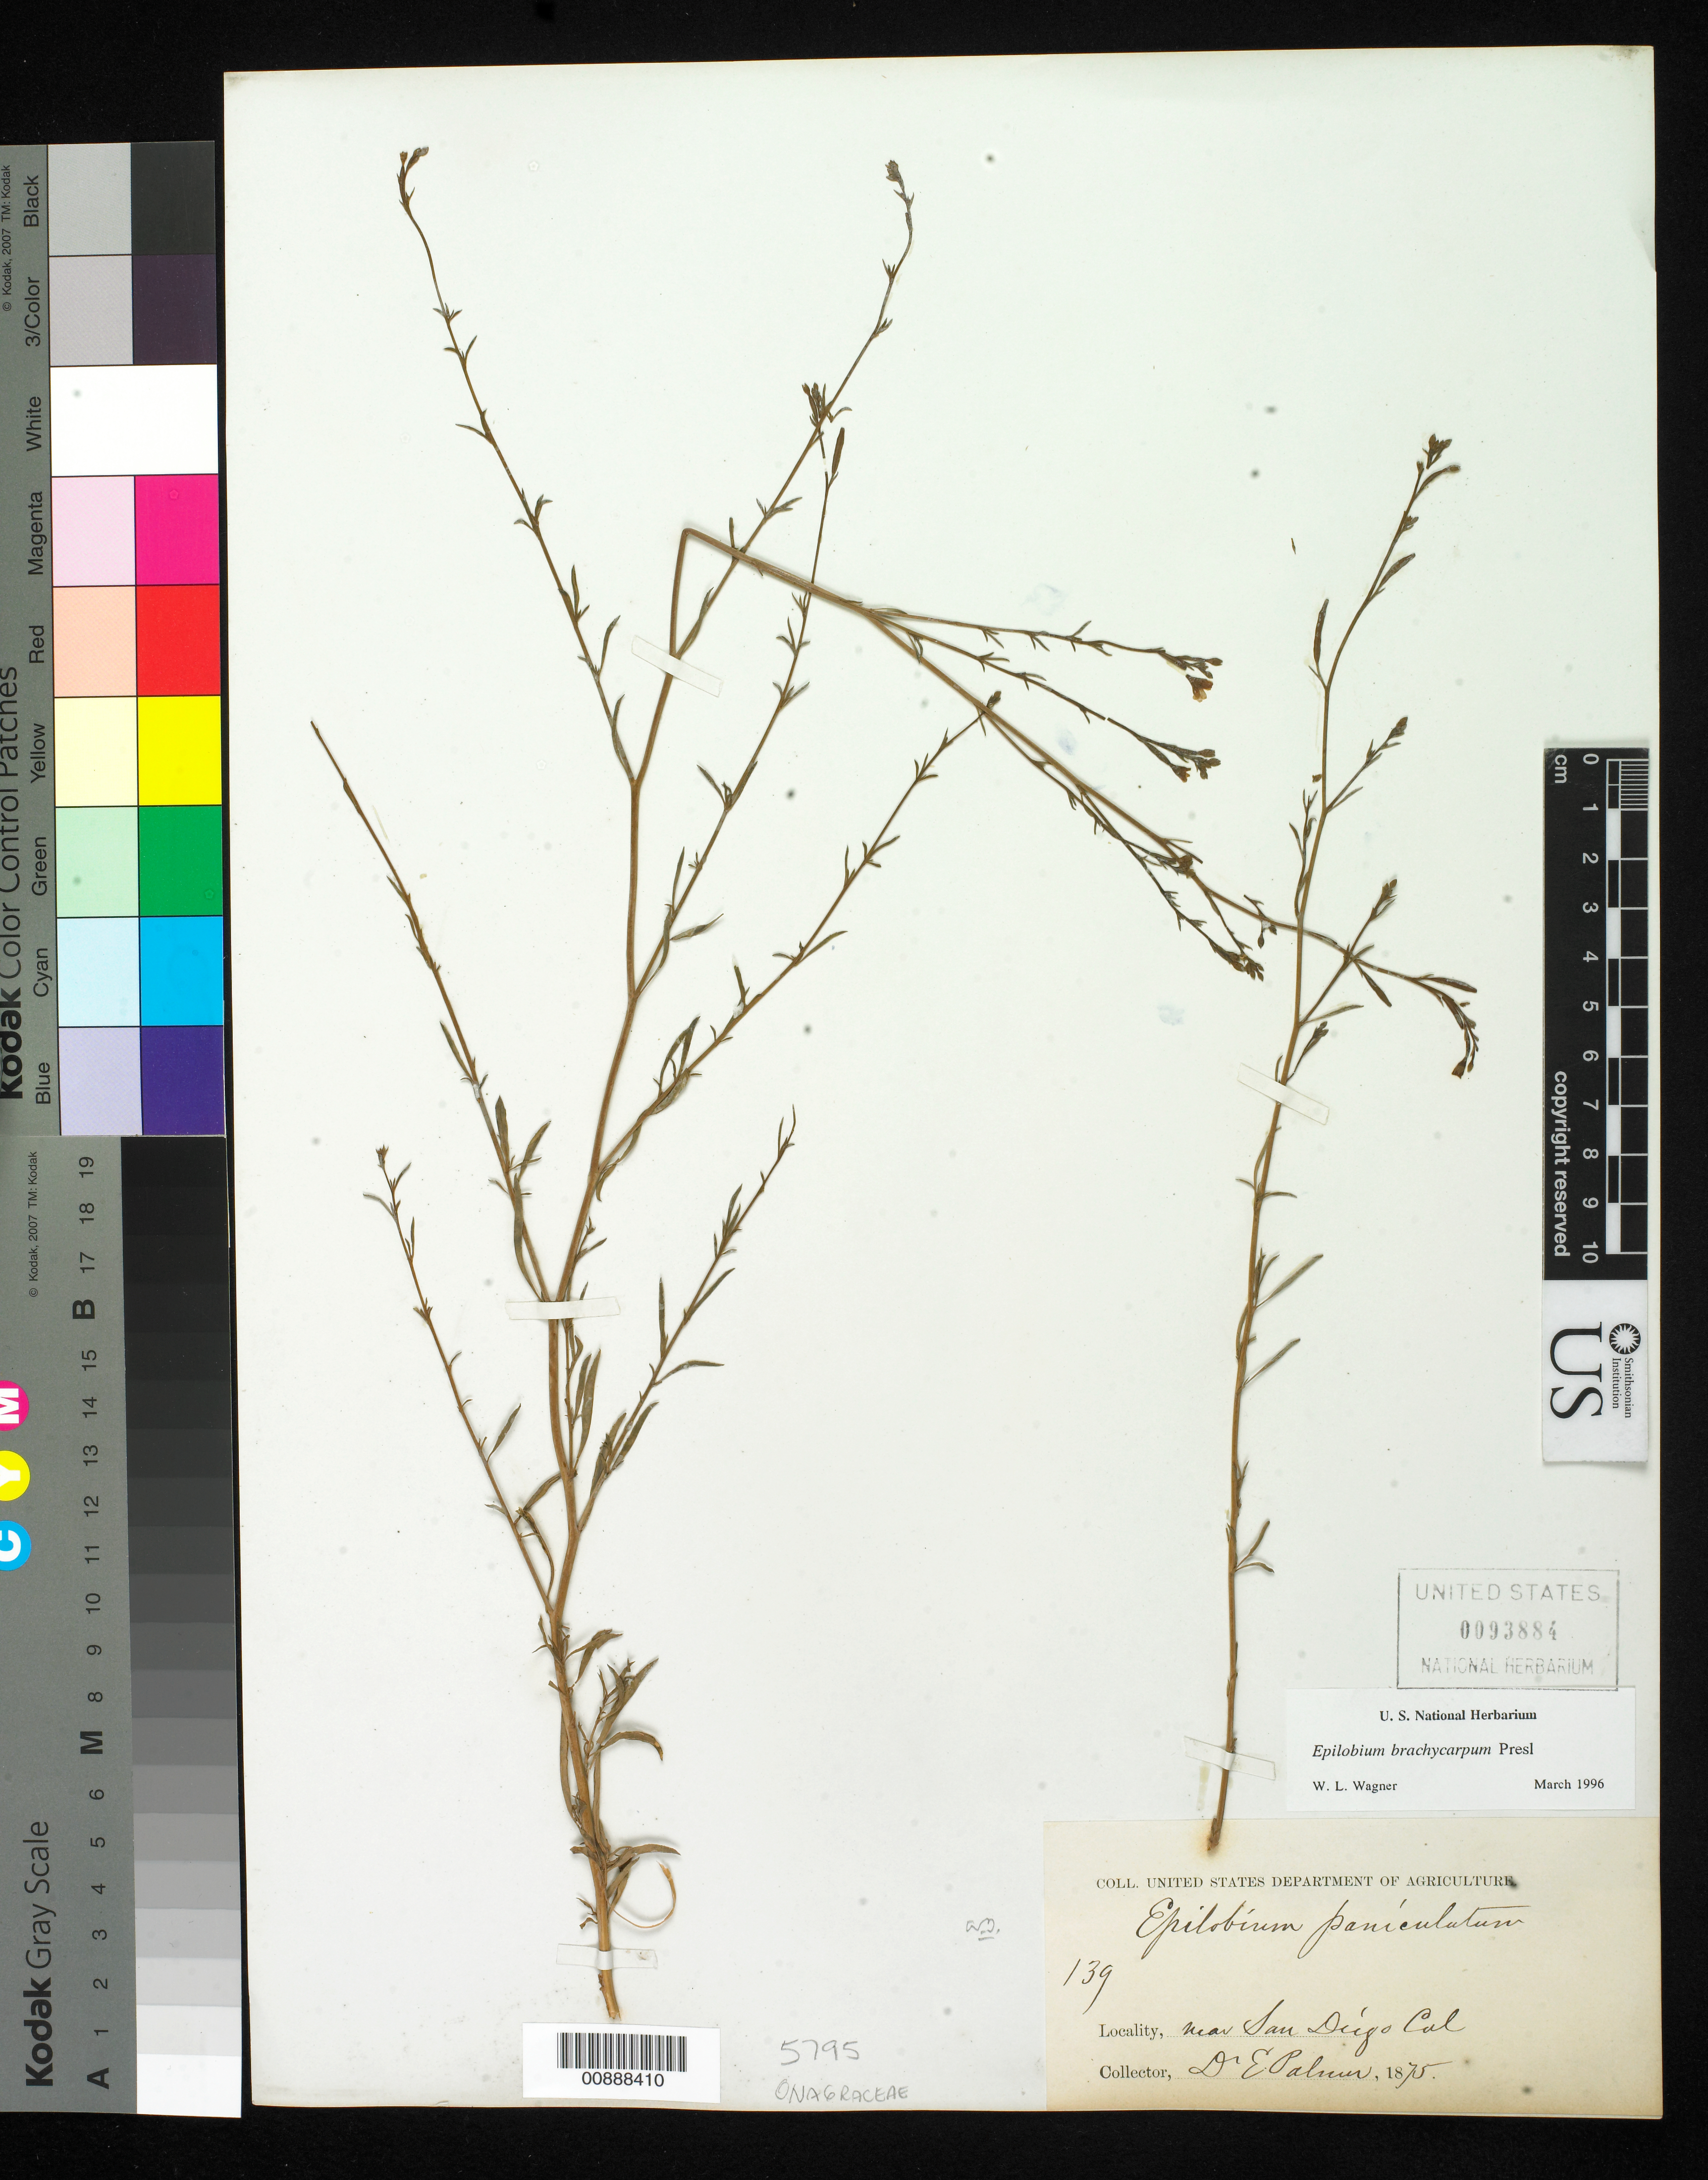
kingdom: Plantae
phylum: Tracheophyta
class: Magnoliopsida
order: Myrtales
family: Onagraceae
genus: Epilobium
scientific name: Epilobium brachycarpum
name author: C. Presl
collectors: E. Palmer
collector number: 139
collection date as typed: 1875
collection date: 1875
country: United States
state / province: California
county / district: San Diego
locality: Near San Diego, California.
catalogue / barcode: US 93884